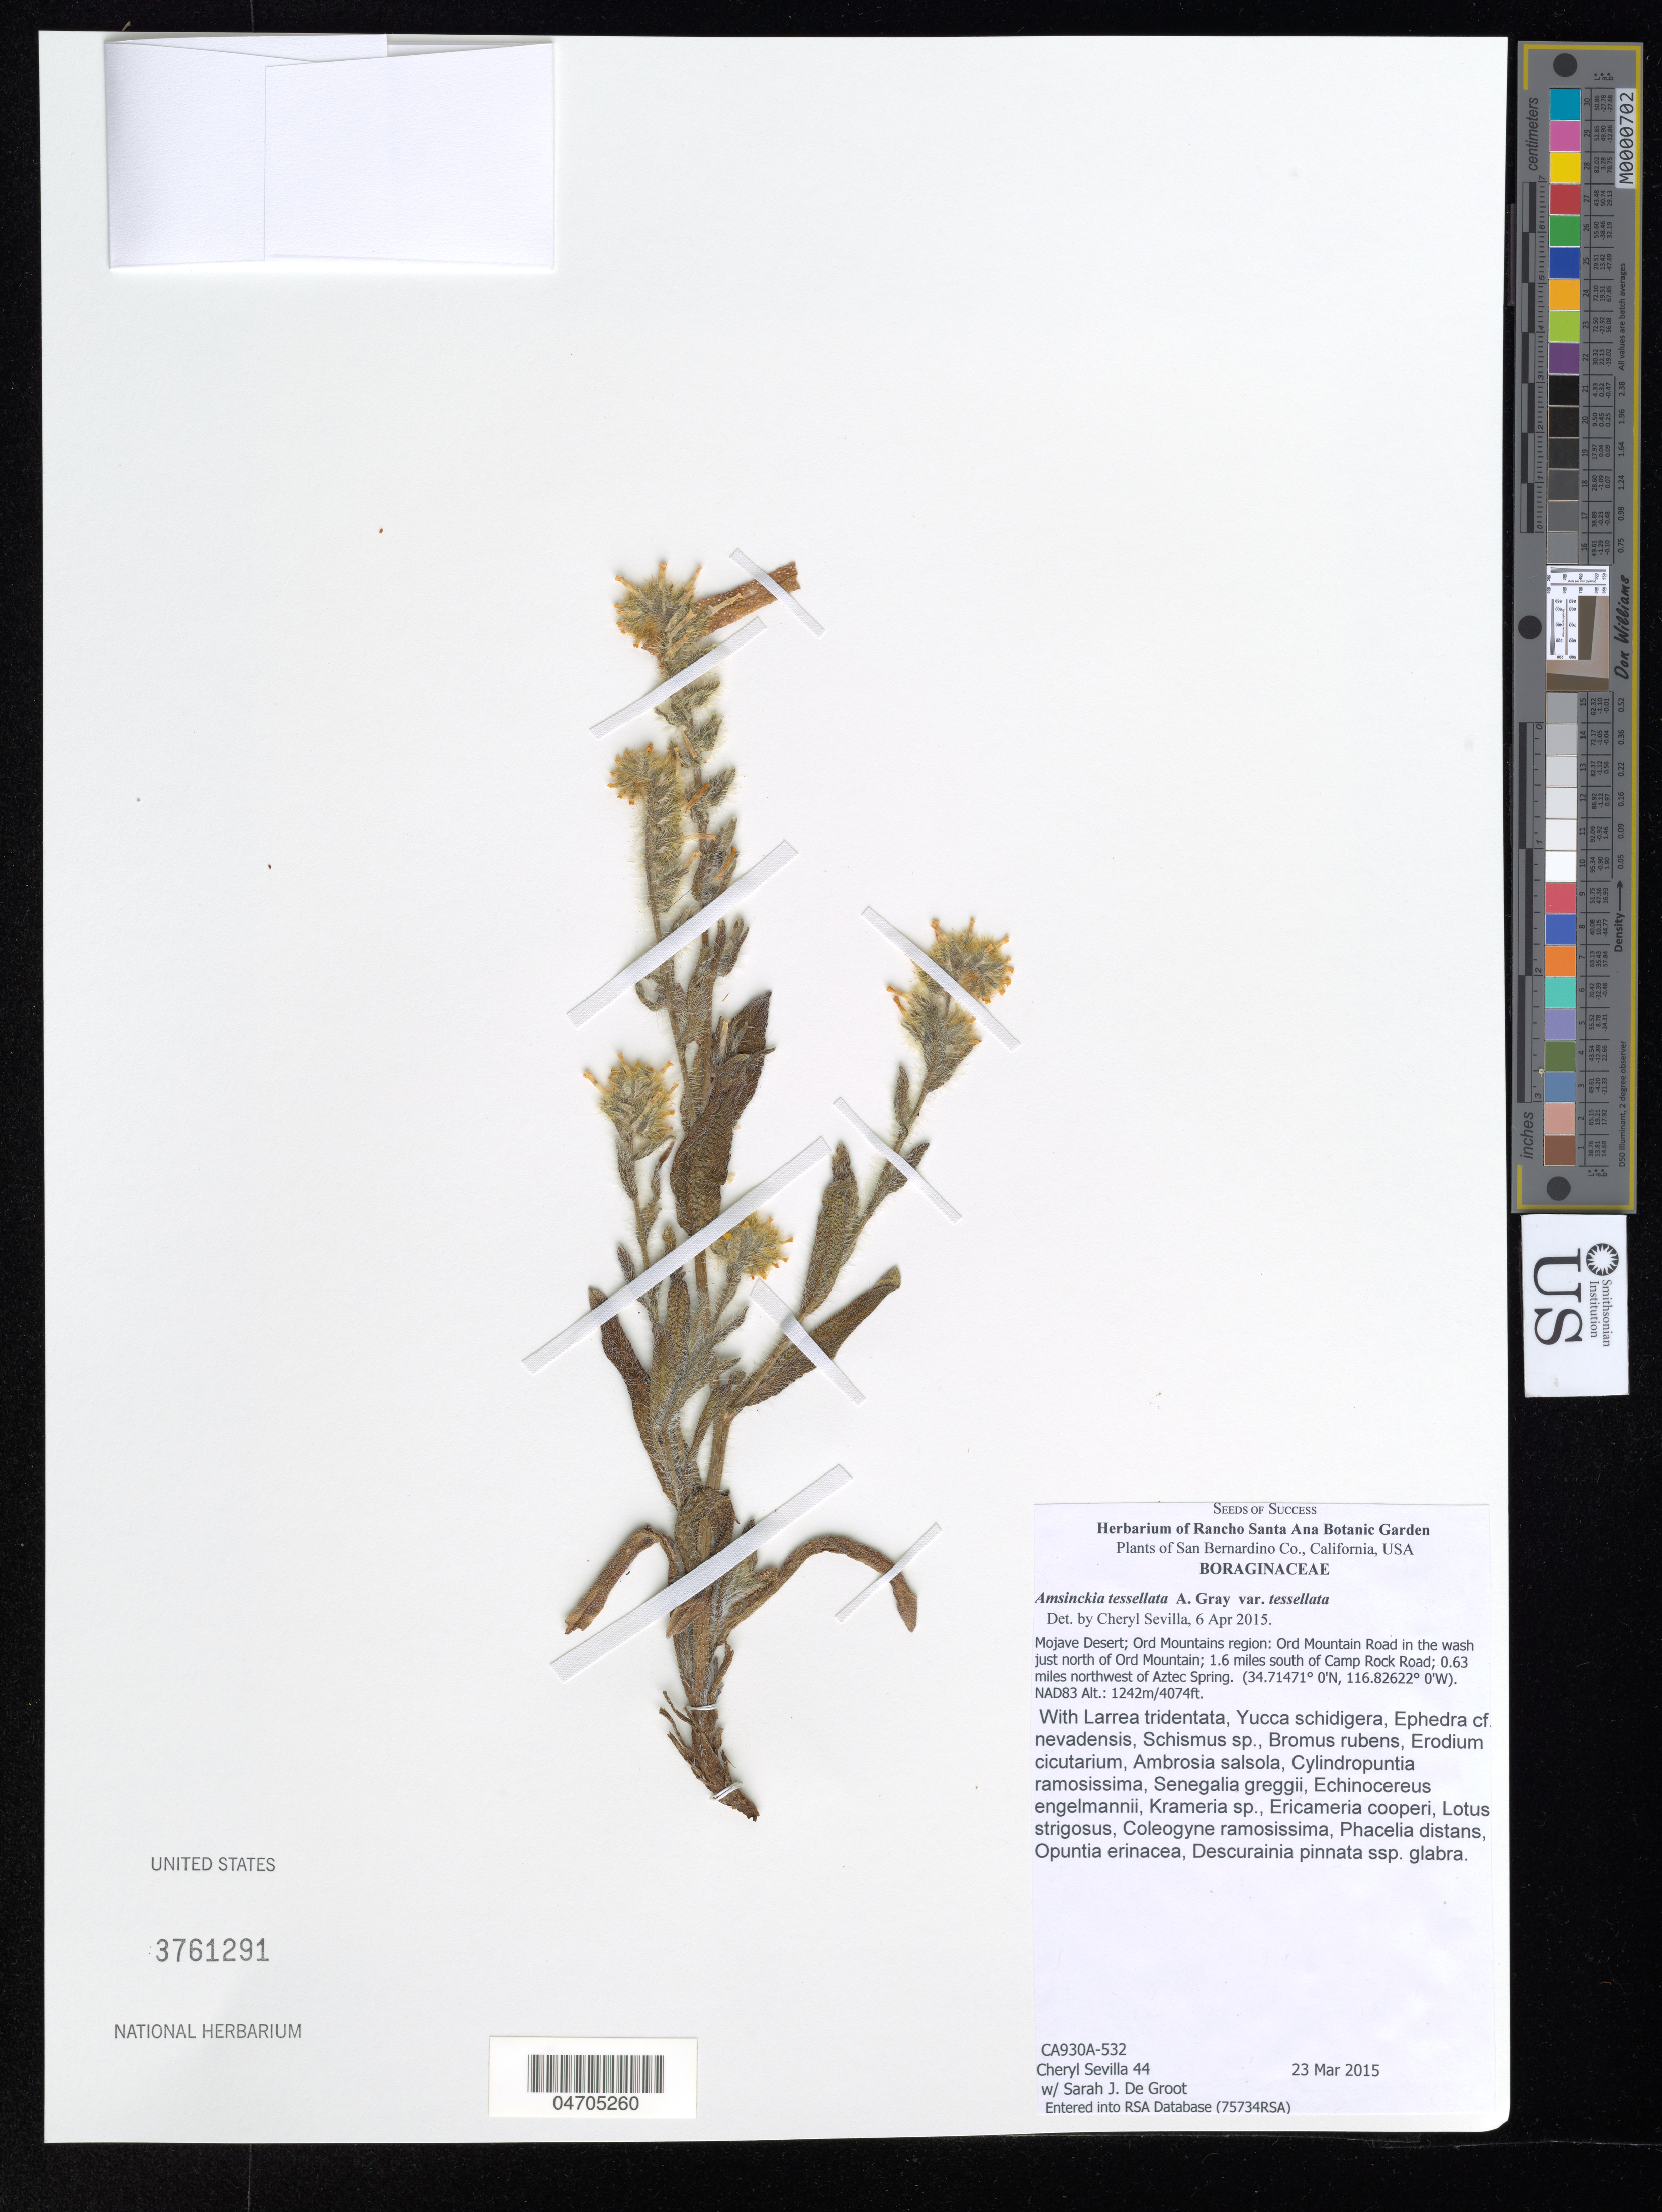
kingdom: Plantae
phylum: Tracheophyta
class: Magnoliopsida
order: Boraginales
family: Boraginaceae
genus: Amsinckia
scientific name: Amsinckia tessellata var. tessellata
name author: A. Gray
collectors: C. Sevilla & S. De Groot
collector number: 44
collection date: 2015-03-23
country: United States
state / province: California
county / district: San Bernardino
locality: San Bernardino Co. Mojave Desert; Ord Mountains region: Ord Mountain Road in the wash just north of Ord Mountain; 1.6 miles south of Camp Rock Road; 0.63 miles northwest of Aztec Spring.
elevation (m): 1242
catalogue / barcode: US 3761291